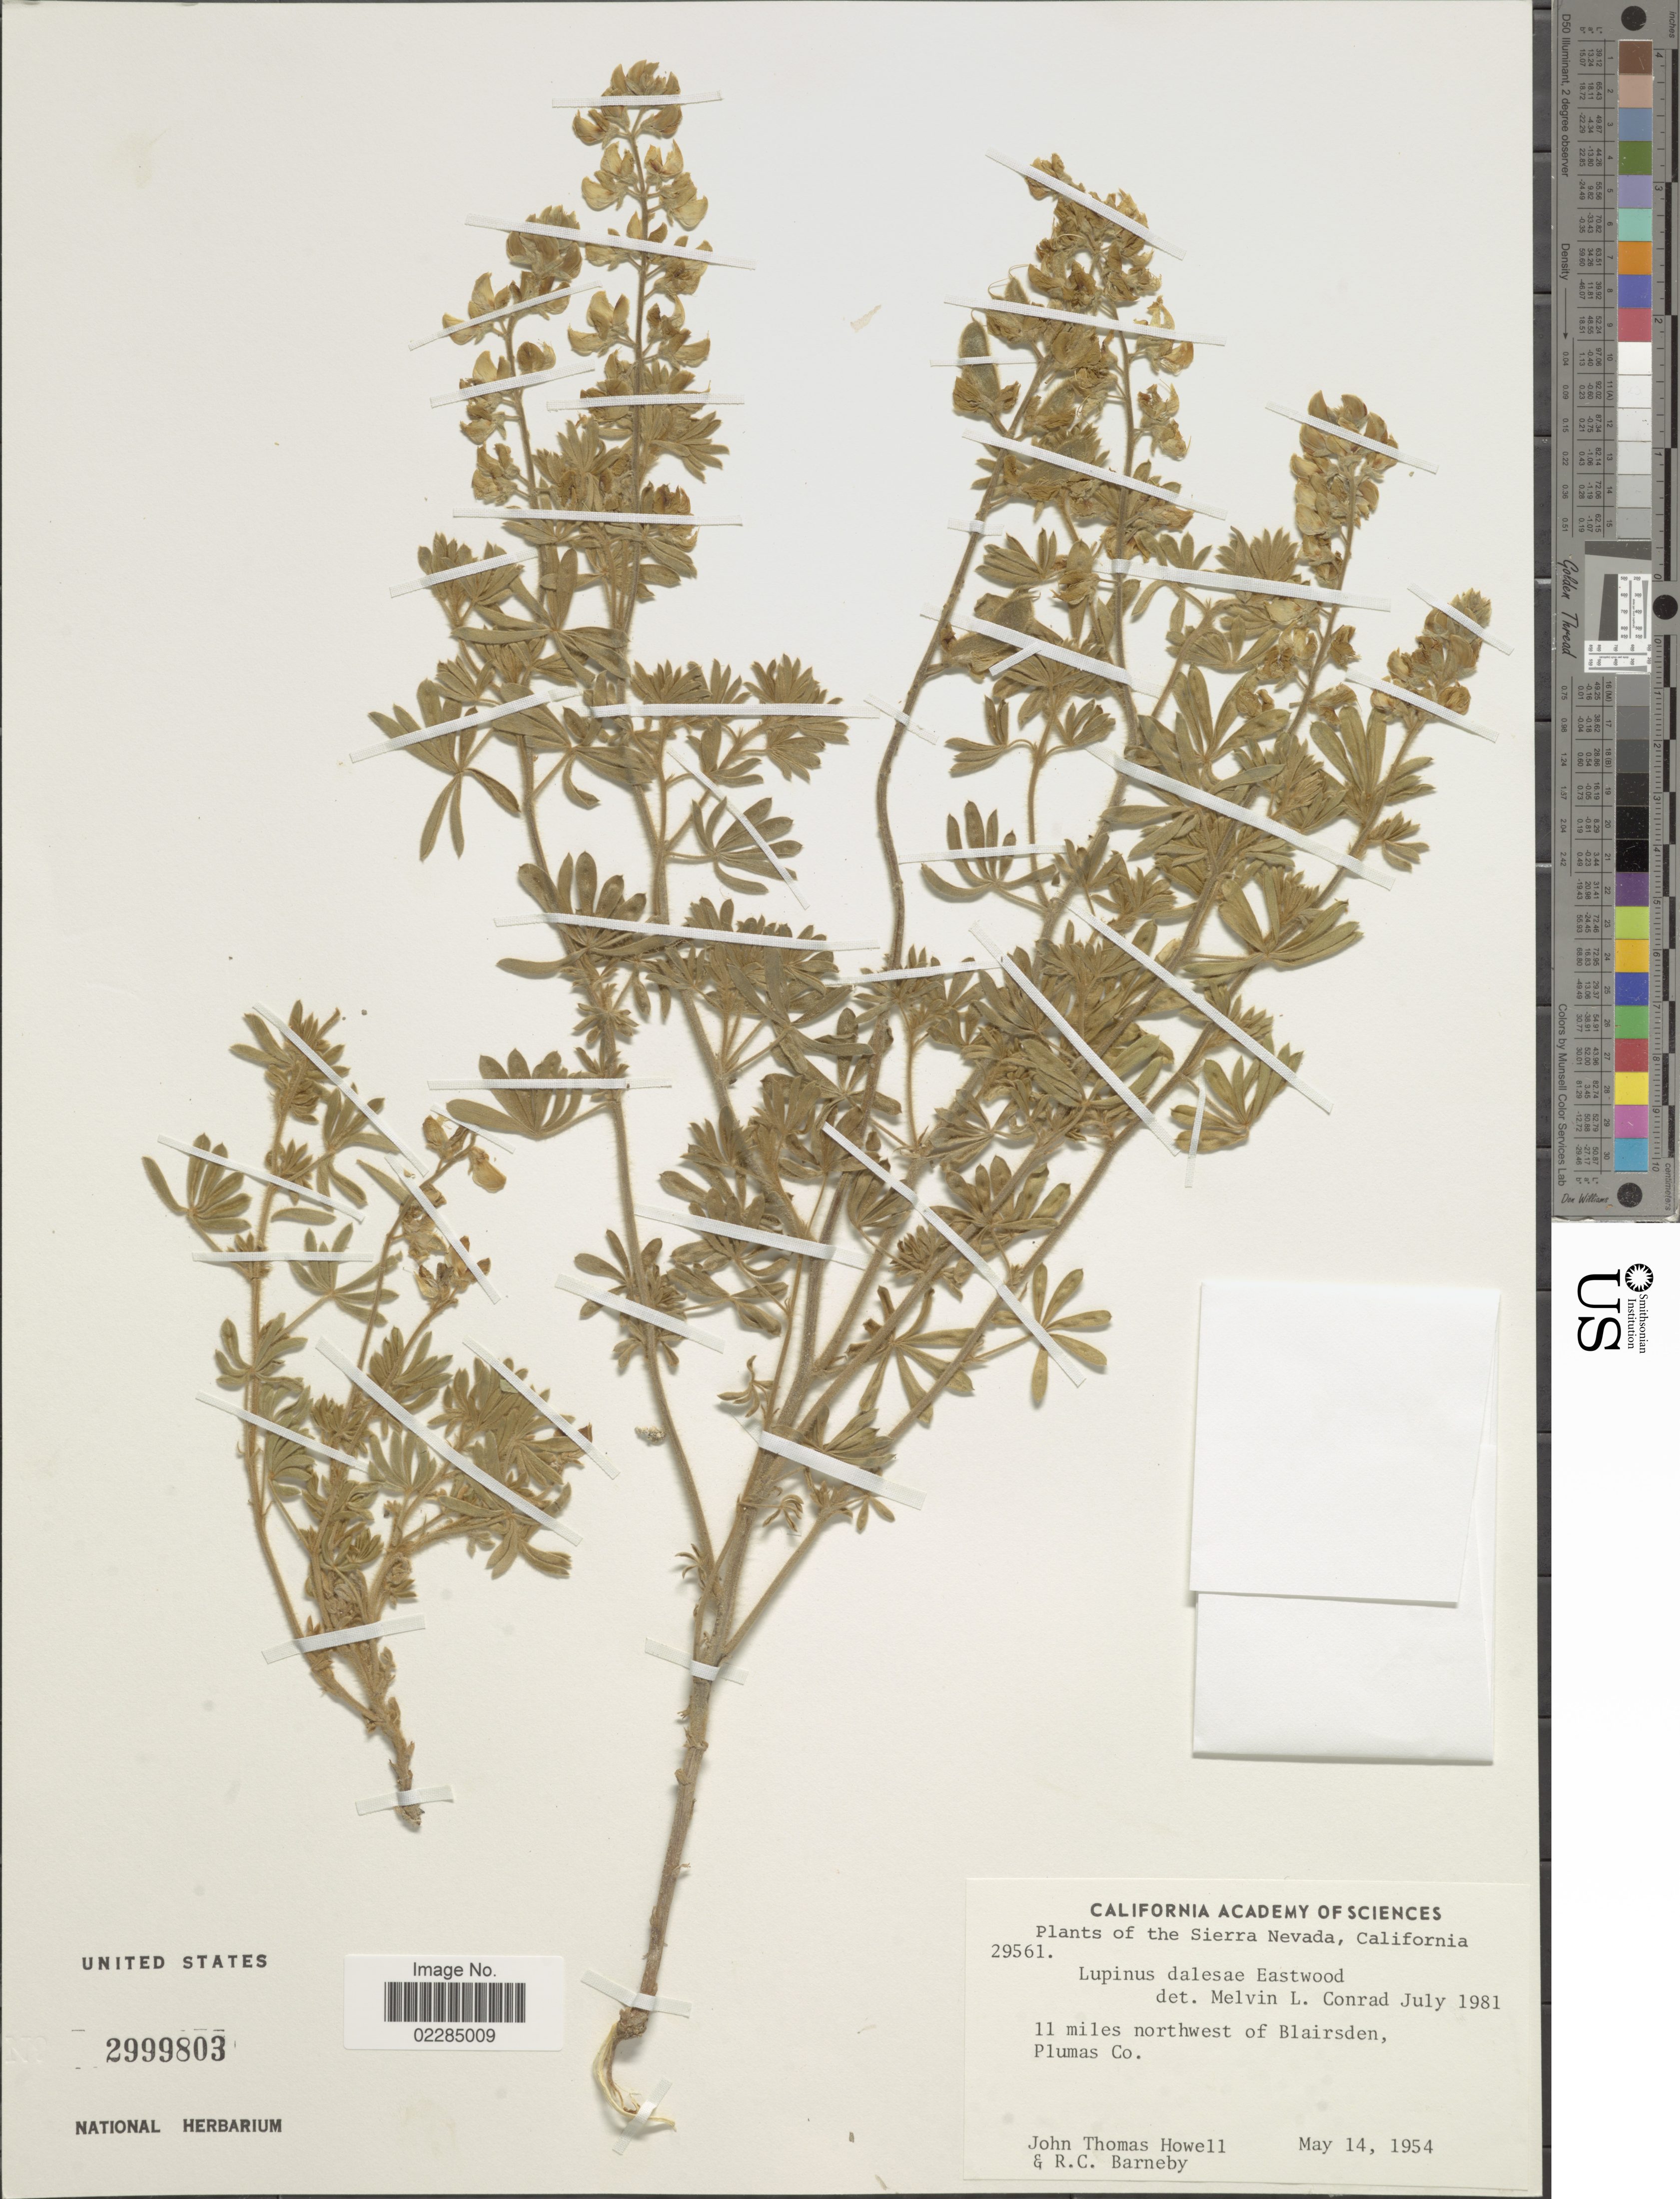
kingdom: Plantae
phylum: Tracheophyta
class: Magnoliopsida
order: Fabales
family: Fabaceae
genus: Lupinus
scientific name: Lupinus dalesae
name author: Eastw.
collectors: J. T. Howell & R. C. Barneby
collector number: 29561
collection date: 1954-05-14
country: United States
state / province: California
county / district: Plumas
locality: Sierra Nevada. 11 miles northwest of Blairsden, Plumas Co.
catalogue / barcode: US 2999803